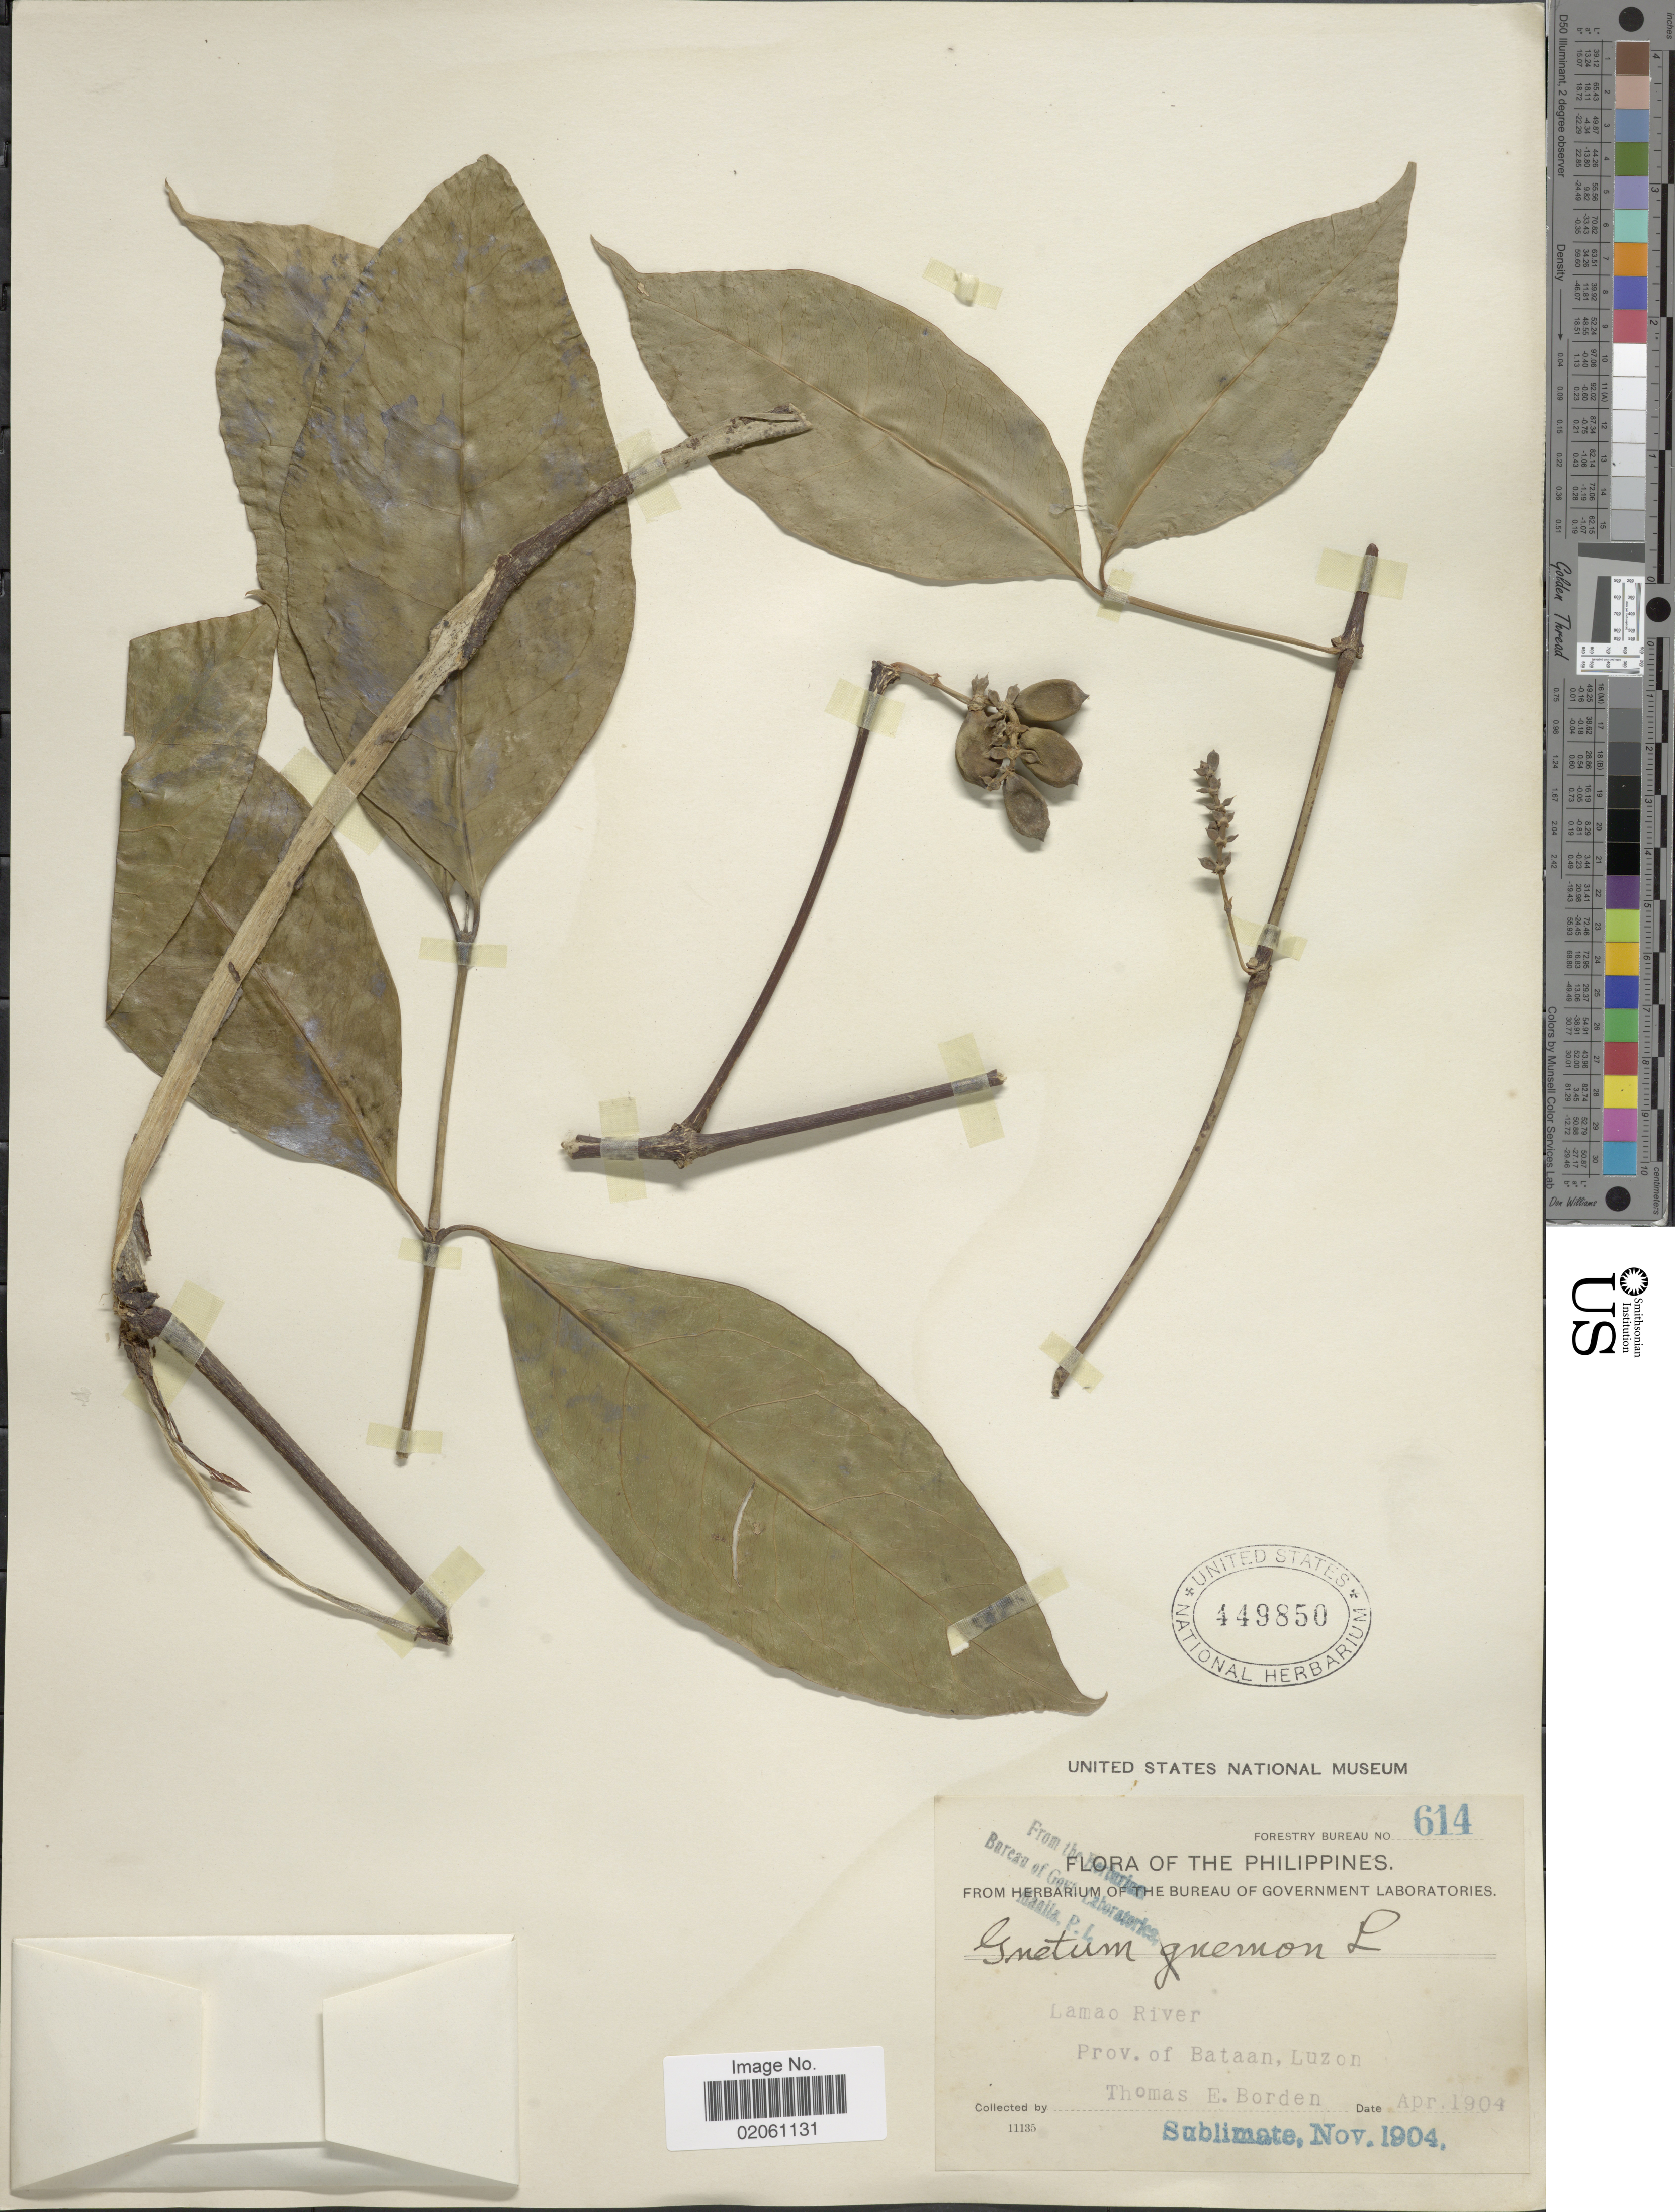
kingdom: Plantae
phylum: Tracheophyta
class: Gnetopsida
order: Gnetales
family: Gnetaceae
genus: Gnetum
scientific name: Gnetum gnemon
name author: L.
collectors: T. E. Borden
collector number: Forestry Bureau 614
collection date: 1904-04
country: Philippines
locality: Lamao River. Prov. of Bataan. Luzon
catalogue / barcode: US 449850